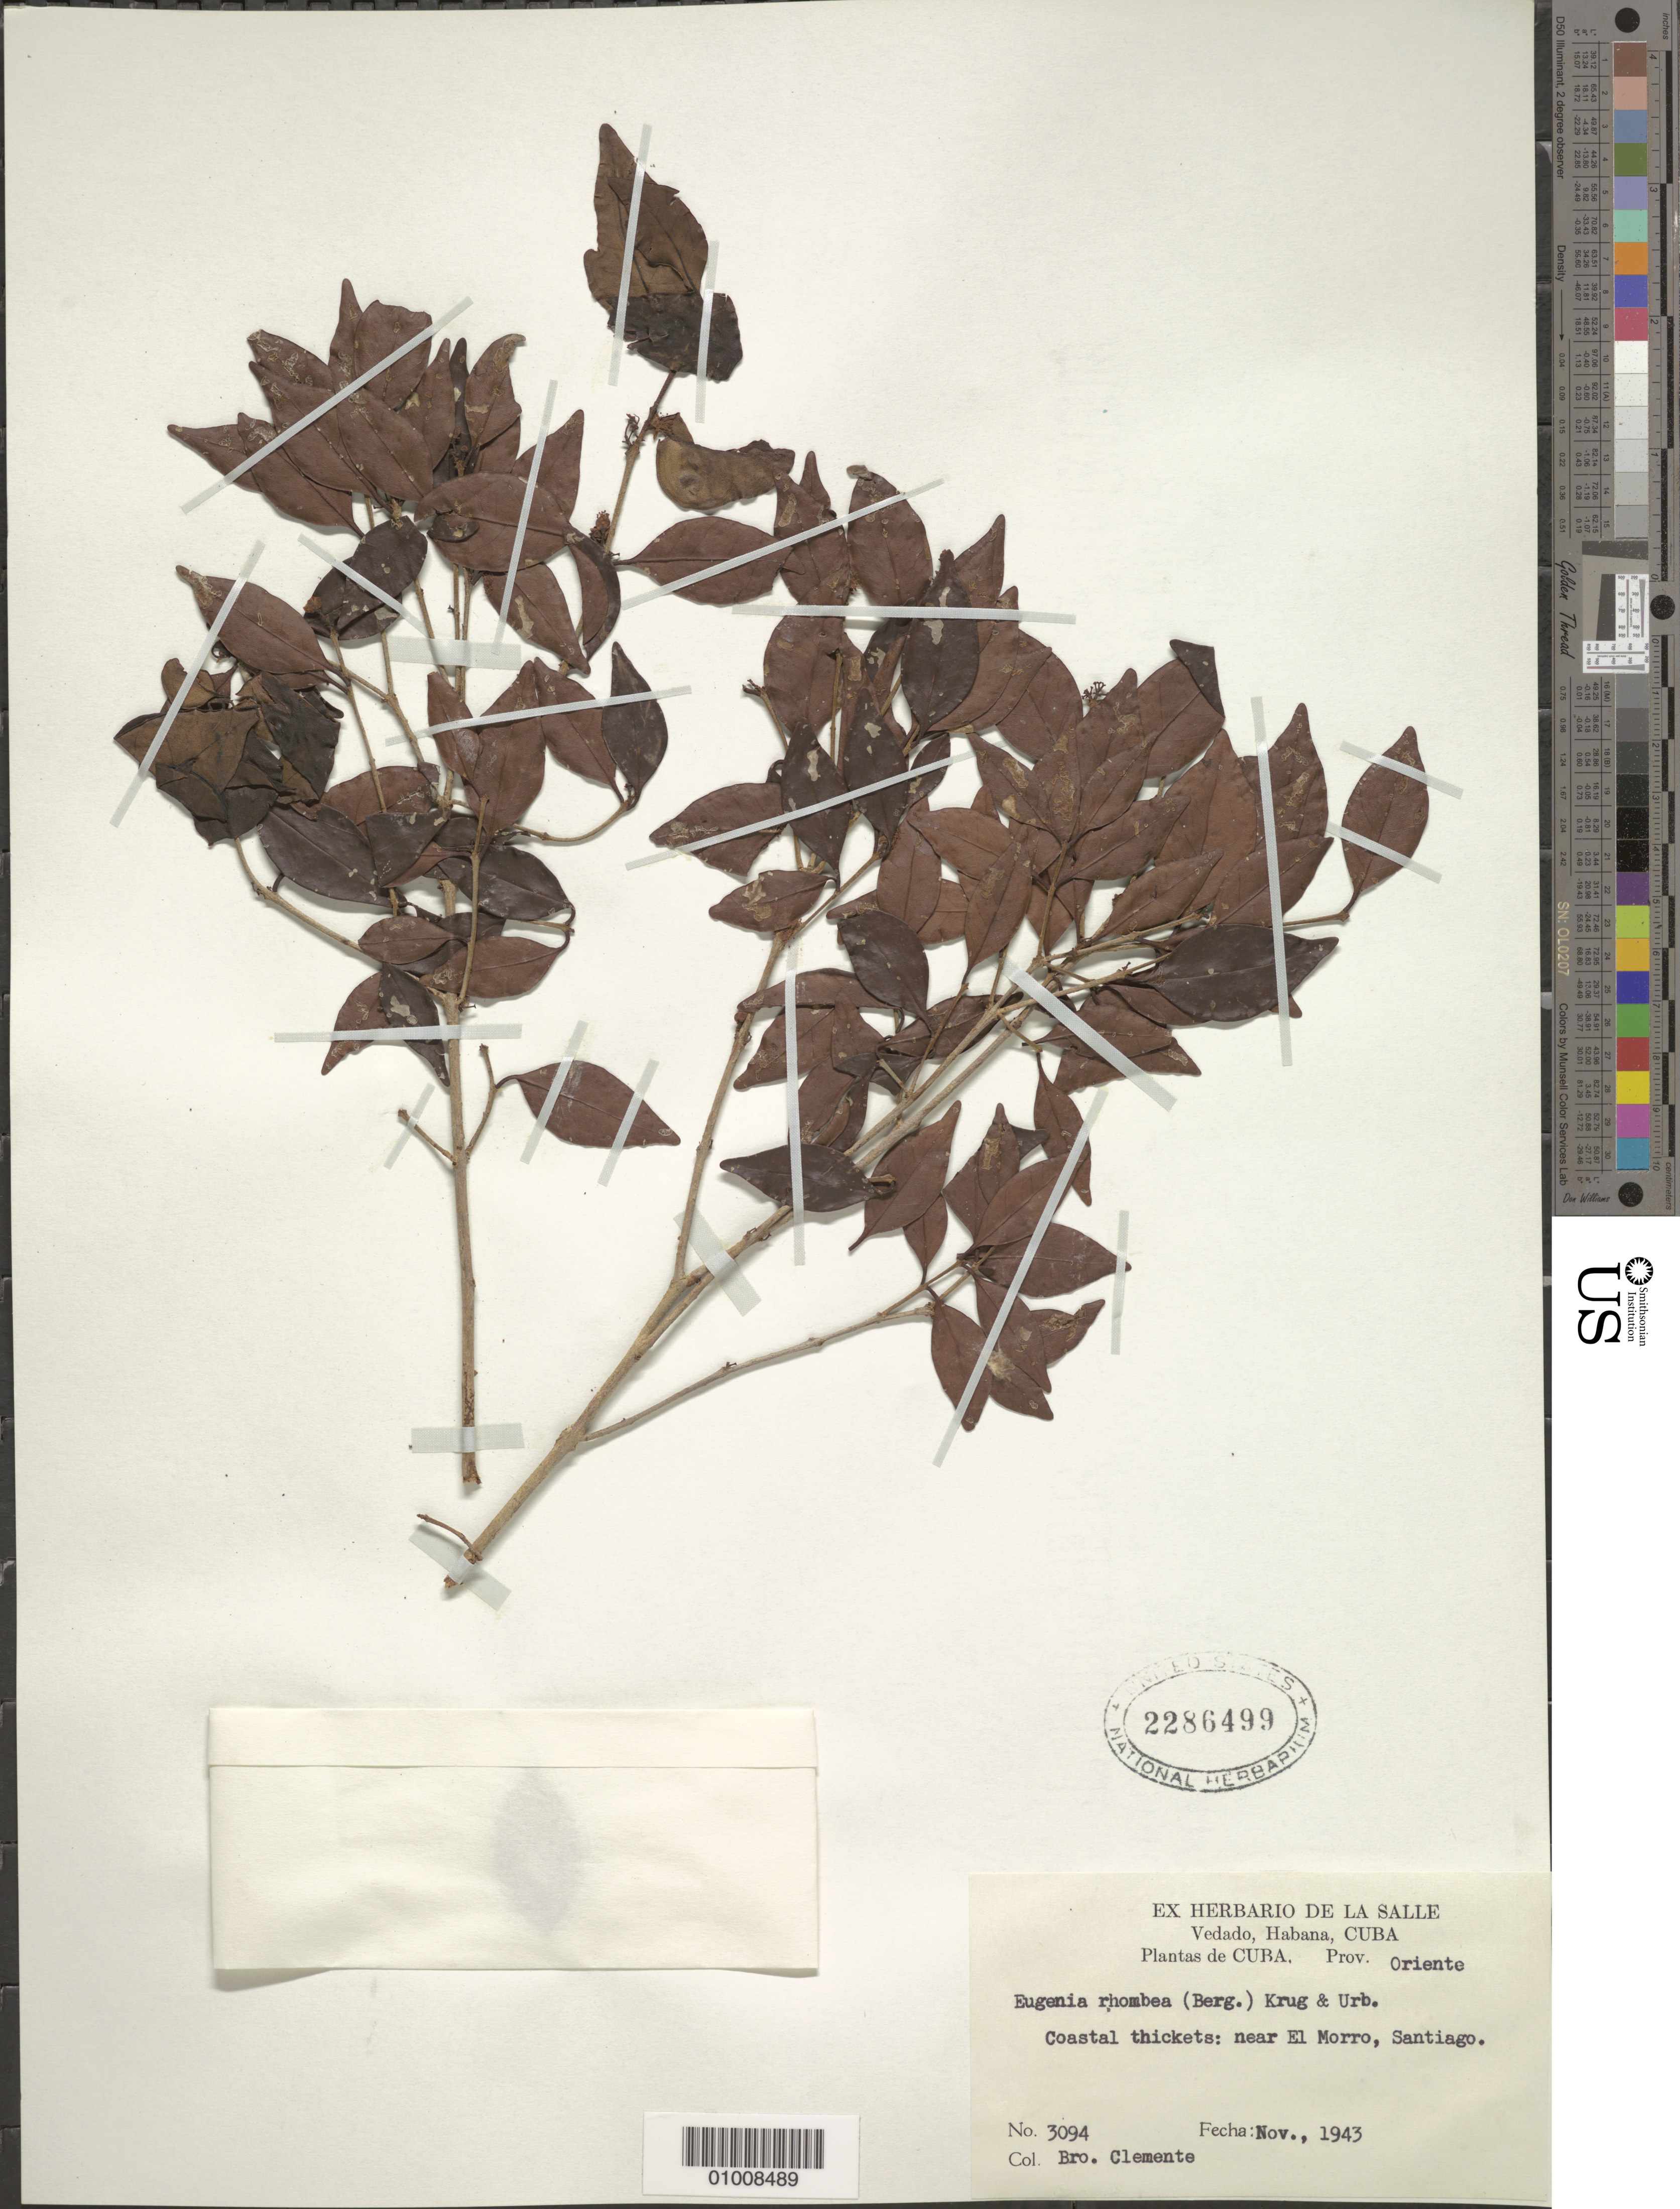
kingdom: Plantae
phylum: Tracheophyta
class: Magnoliopsida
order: Myrtales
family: Myrtaceae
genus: Eugenia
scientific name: Eugenia rhombea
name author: (O. Berg) Krug & Urb.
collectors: Bro. Clemente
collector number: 3094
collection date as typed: Nov 1943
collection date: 1943-11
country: Cuba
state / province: Santiago de Cuba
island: Cuba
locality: Coastal; near El Morro, Santiago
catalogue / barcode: US 2286499